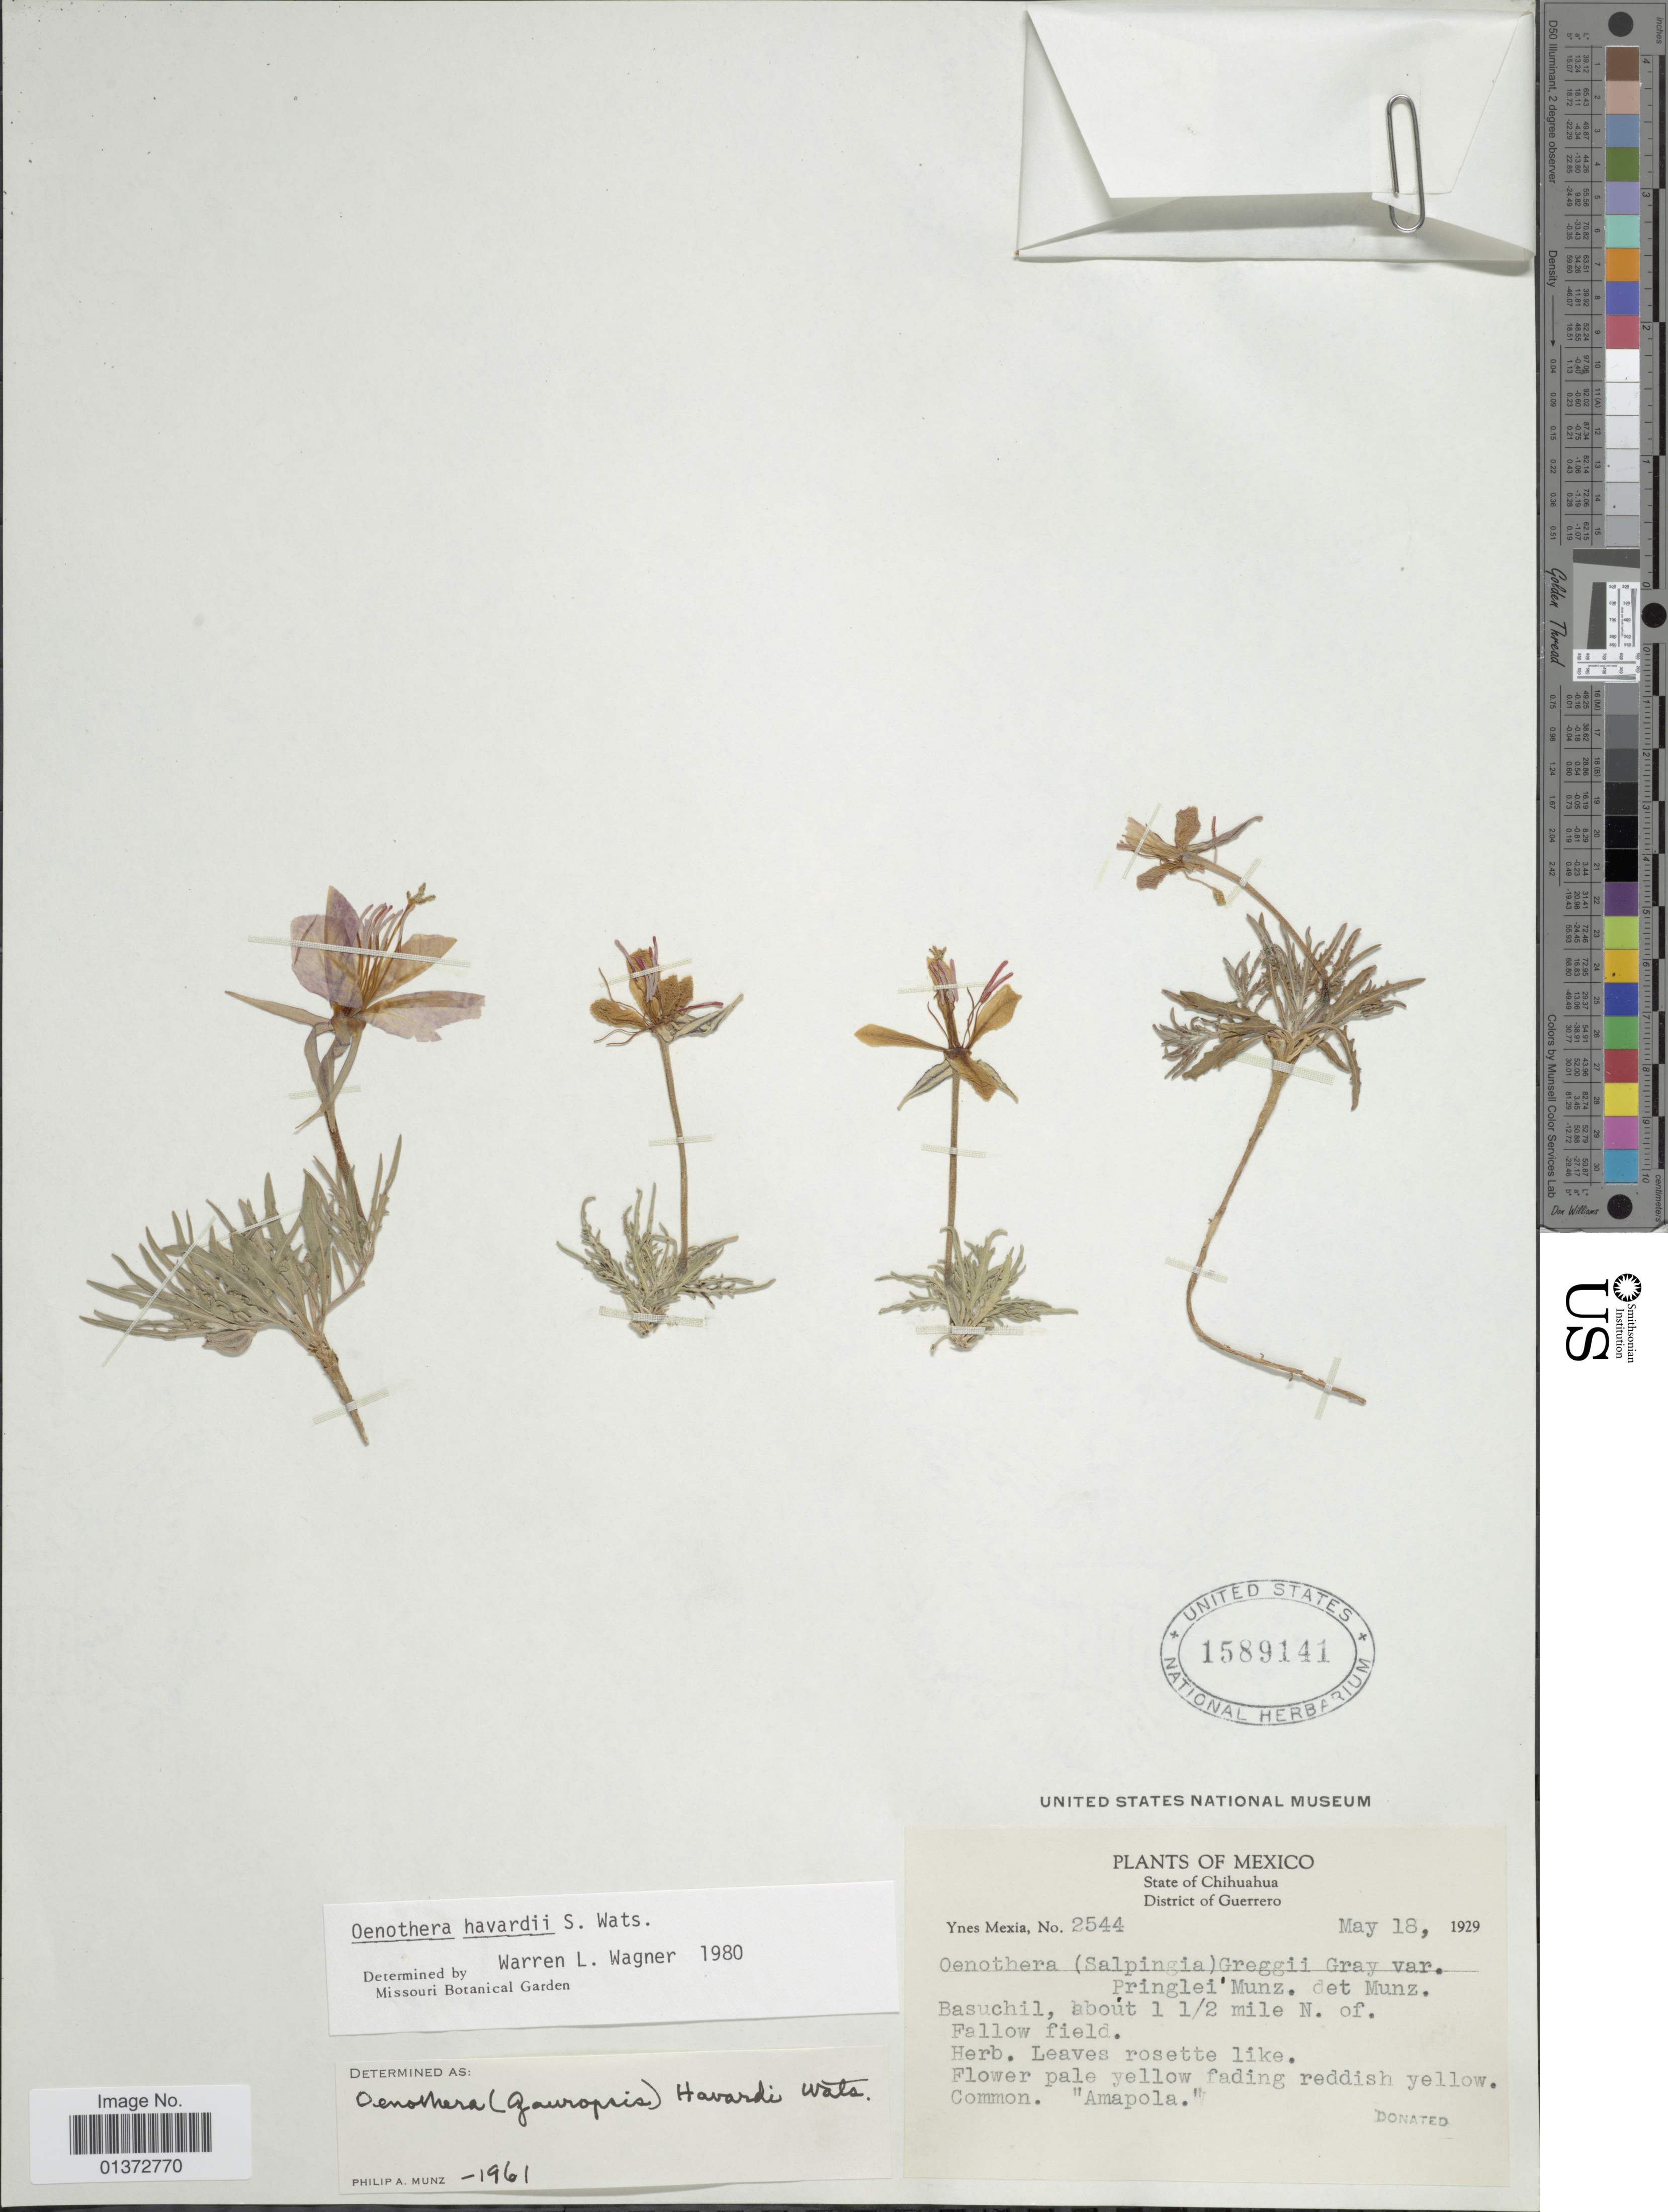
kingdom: Plantae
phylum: Tracheophyta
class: Magnoliopsida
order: Myrtales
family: Onagraceae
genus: Oenothera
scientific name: Oenothera havardii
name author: S. Watson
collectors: Y. Mexia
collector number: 2544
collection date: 1929-05-18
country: Mexico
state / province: Chihuahua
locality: District of Guerrero, Basuchil, about 1½ mile N. of Fallow field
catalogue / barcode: US 1589141